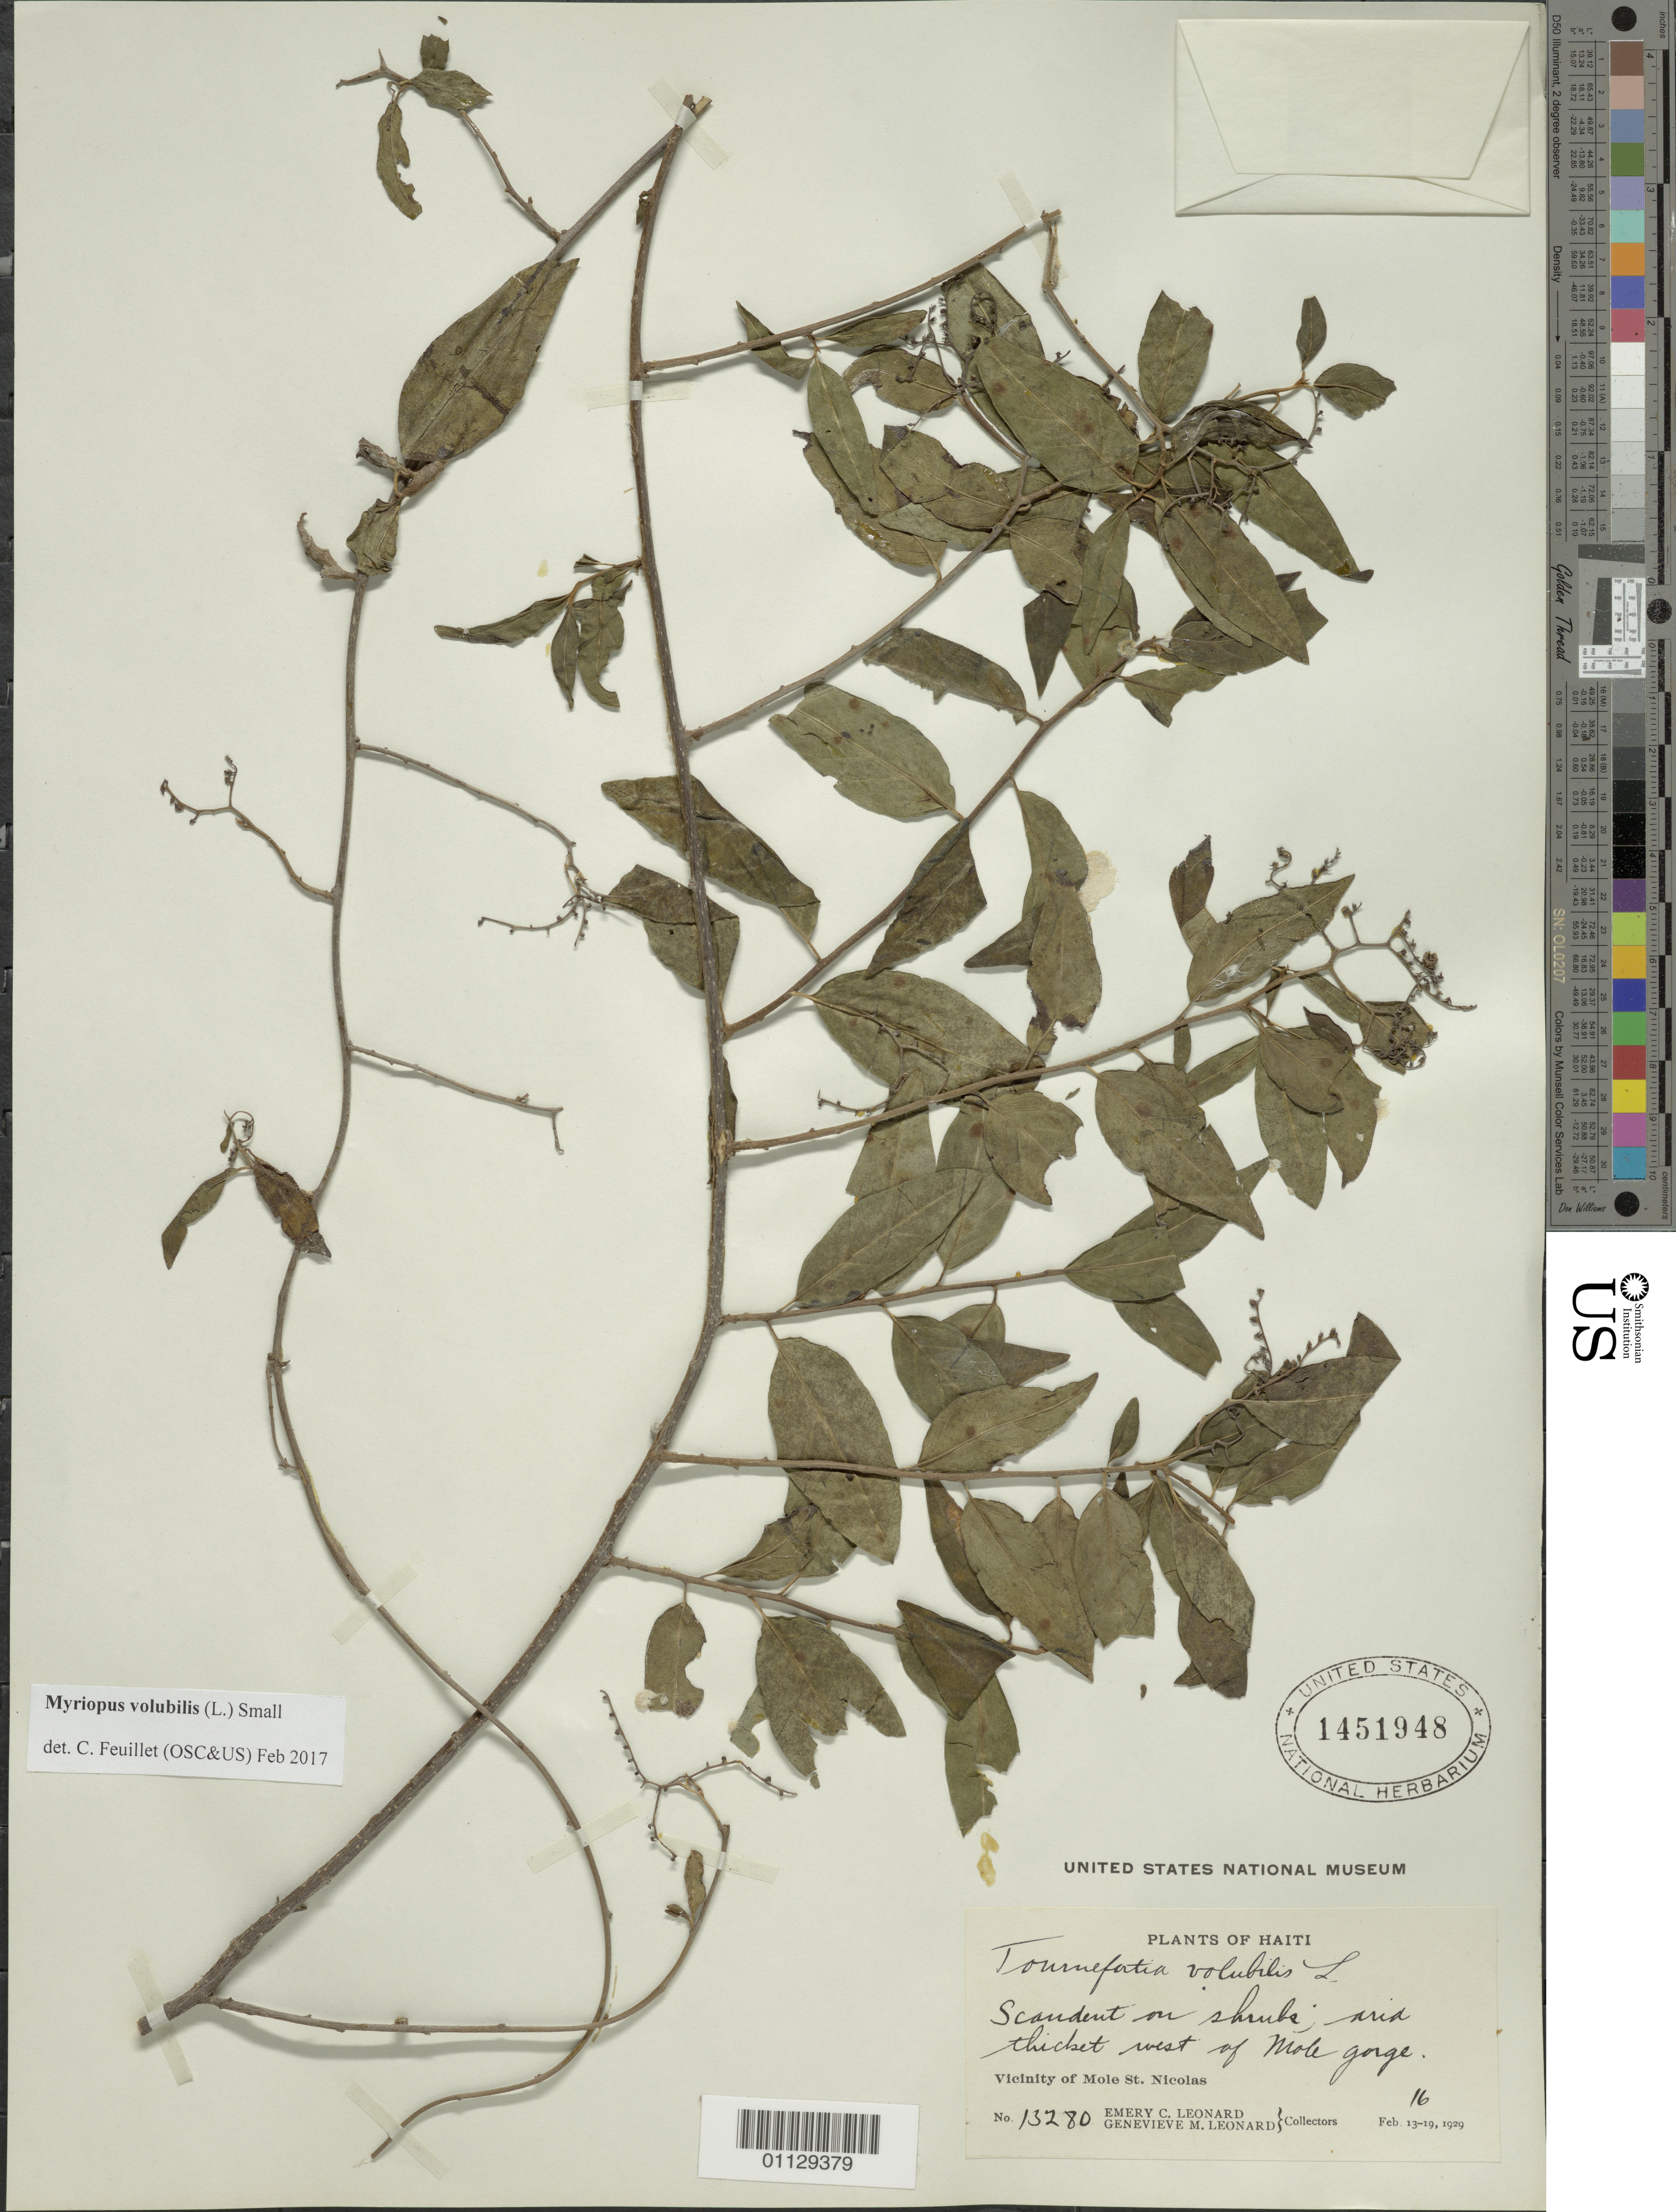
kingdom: Plantae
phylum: Tracheophyta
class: Magnoliopsida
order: Boraginales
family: Heliotropiaceae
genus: Myriopus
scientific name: Myriopus volubilis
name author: (L.) Small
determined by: Feuillet, C.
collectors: E. C. Leonard, G. M. Leonard & G. M. Leonard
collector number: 13280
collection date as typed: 16 Feb 1929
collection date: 1929-02-16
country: Haiti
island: Hispaniola I.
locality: Mole St. Nicolas vicinity, west of Mole gorge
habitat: Arid thicket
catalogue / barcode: US 1451948